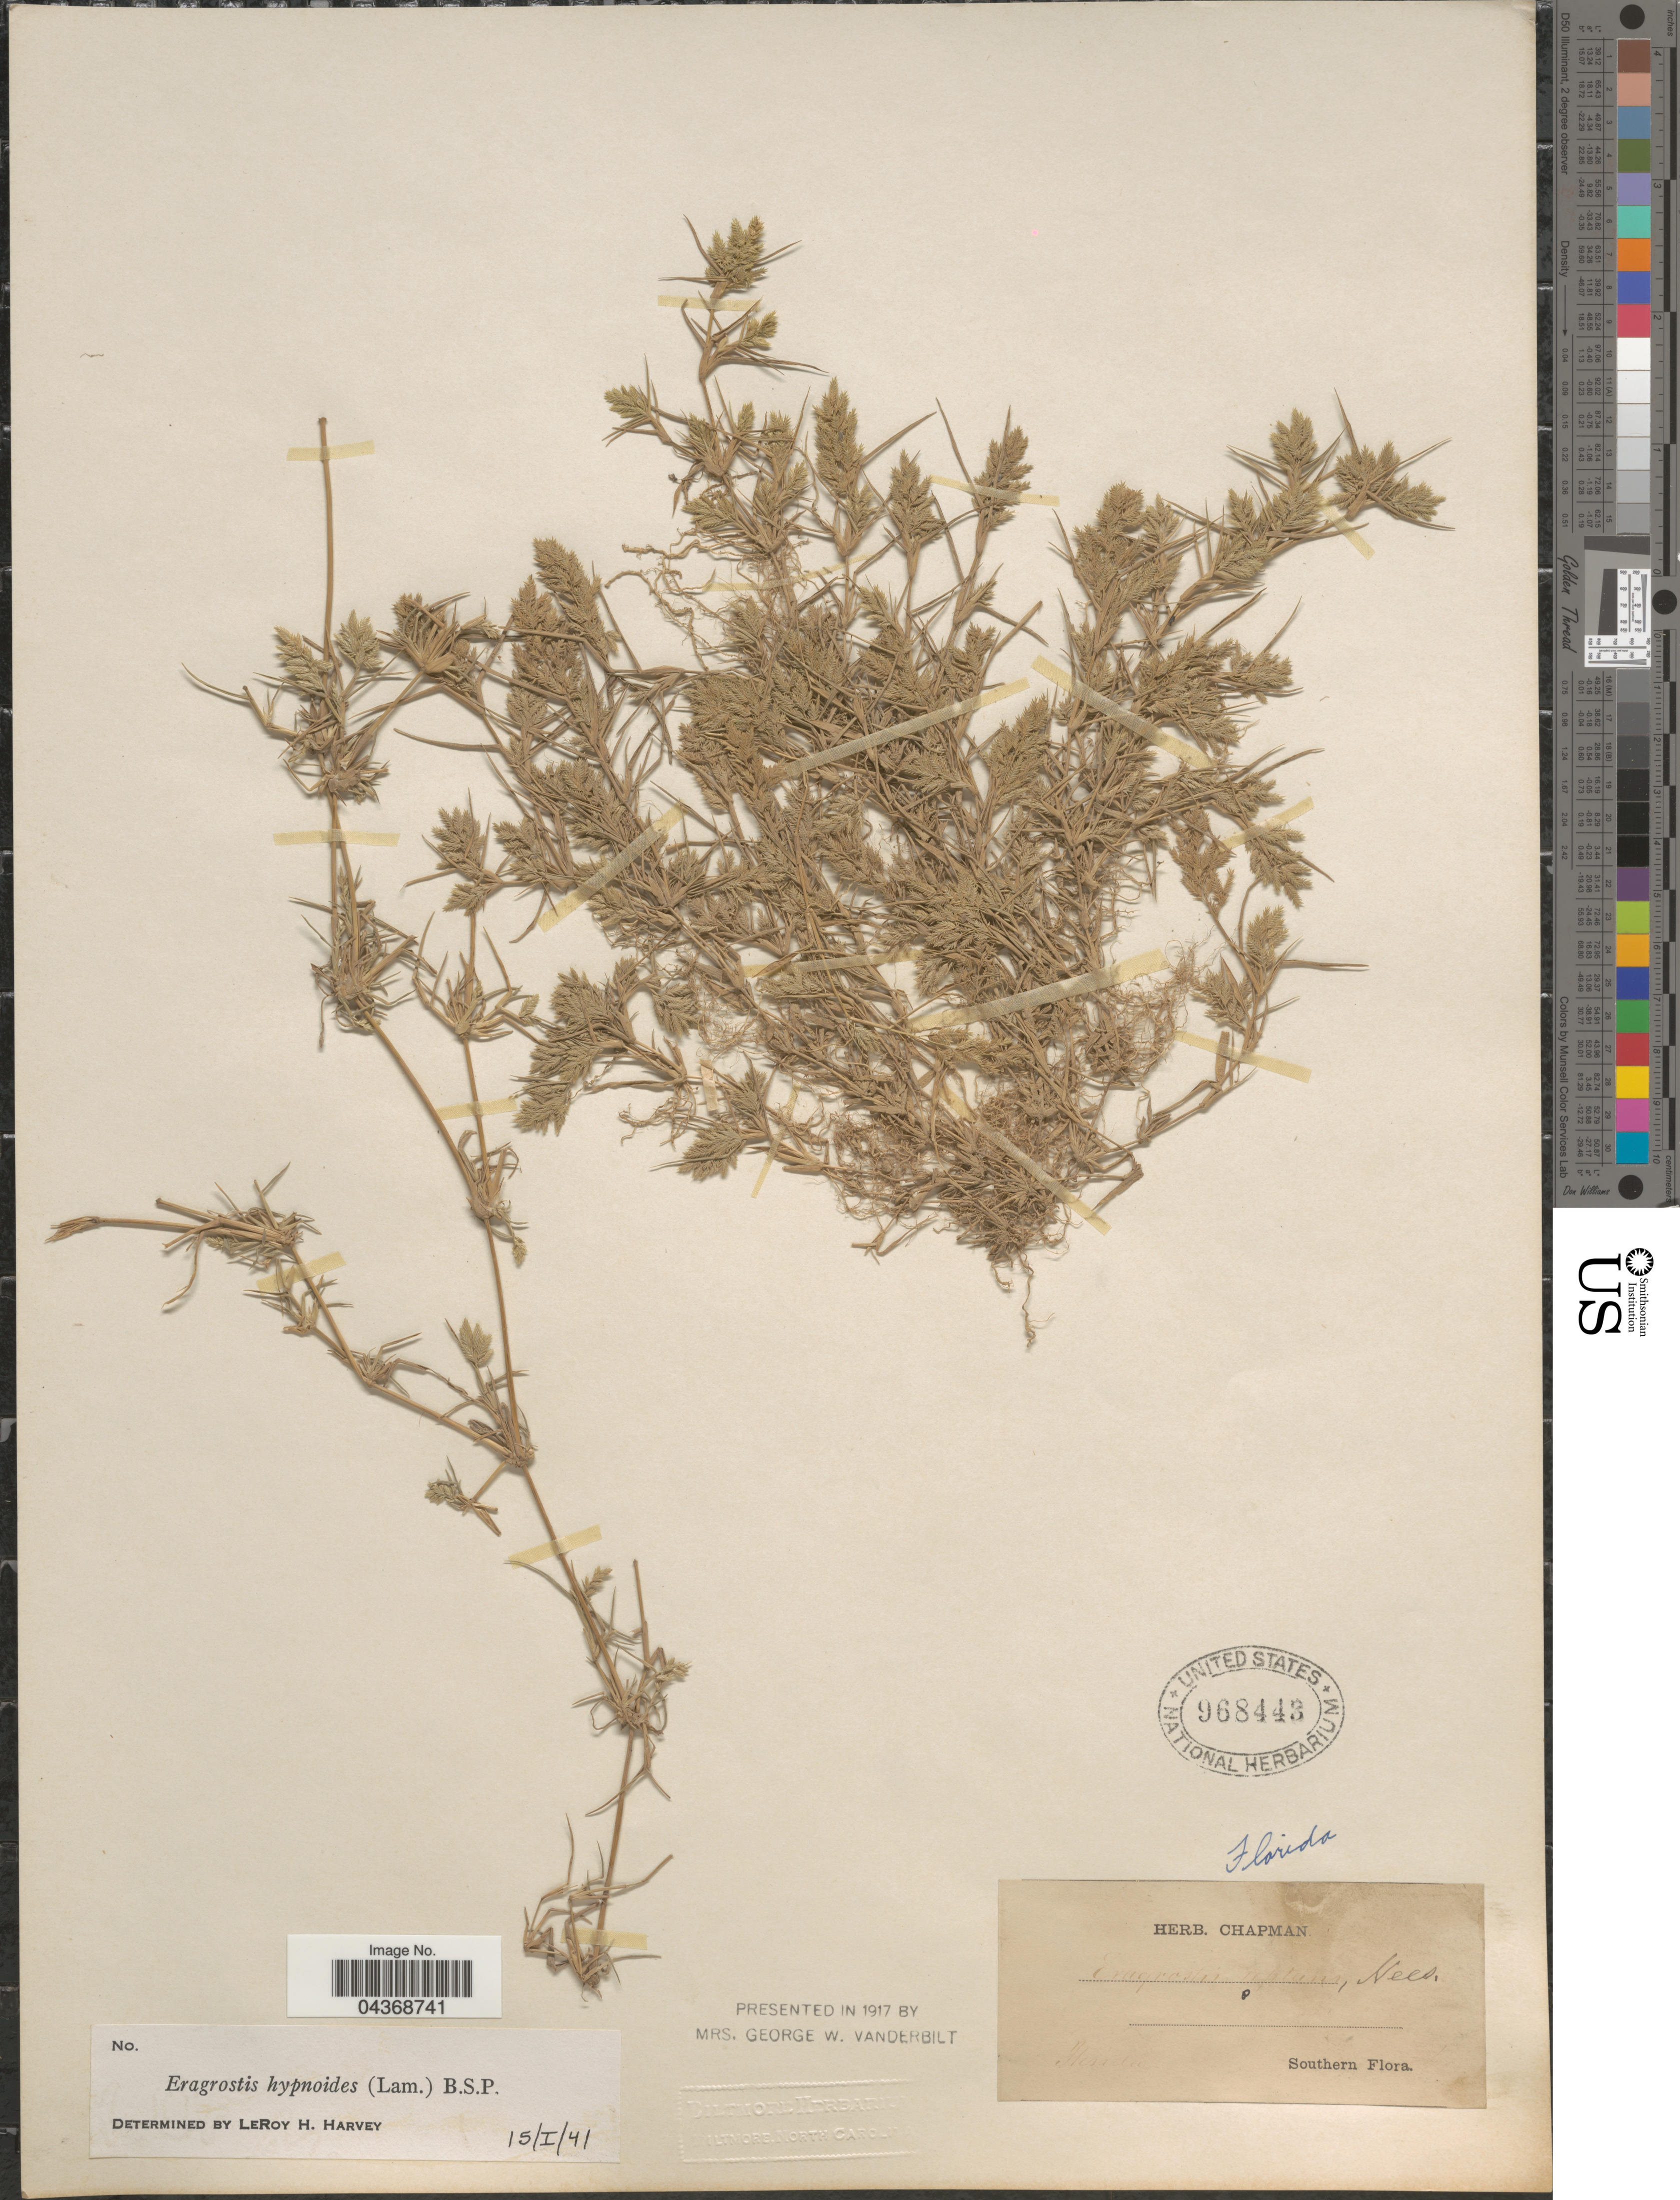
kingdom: Plantae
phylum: Tracheophyta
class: Liliopsida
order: Poales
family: Poaceae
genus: Eragrostis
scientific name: Eragrostis hypnoides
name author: (Lam.) Britton, Stearns & Poggenb.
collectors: ex herb. Chapman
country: United States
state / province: Florida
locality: Southern.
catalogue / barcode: US 968443